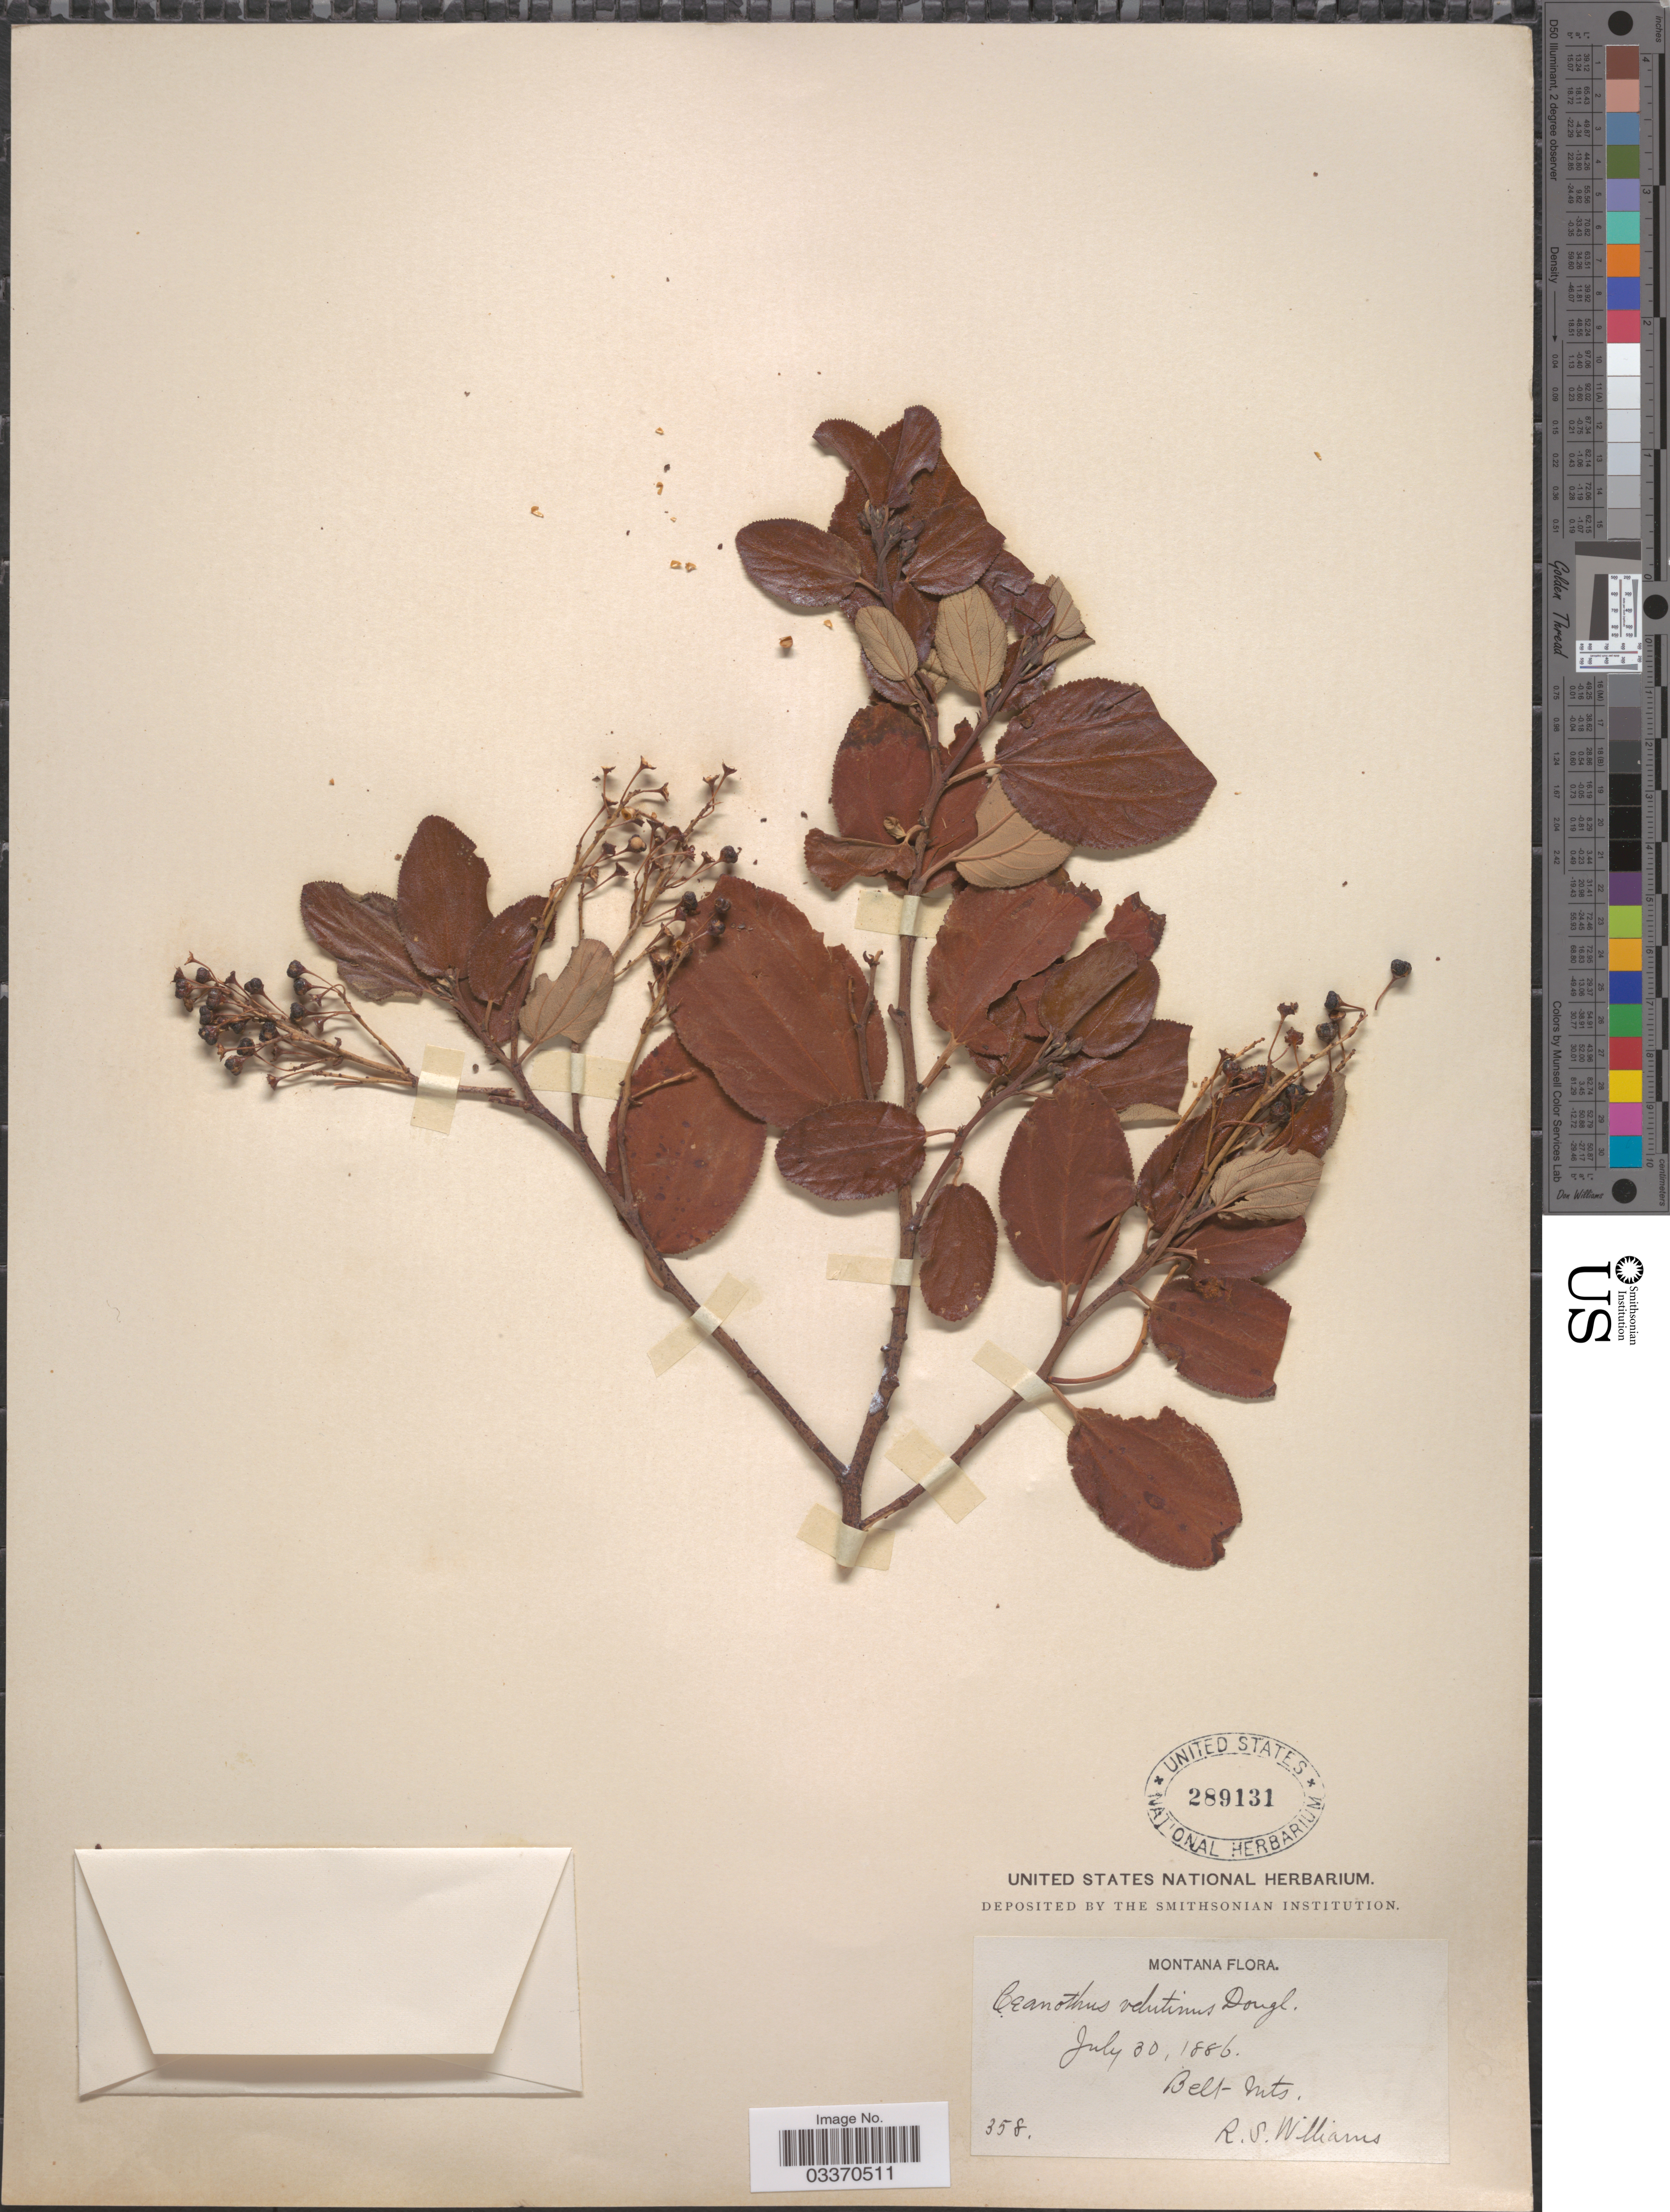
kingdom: Plantae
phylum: Tracheophyta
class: Magnoliopsida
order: Rosales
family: Rhamnaceae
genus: Ceanothus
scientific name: Ceanothus velutinus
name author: Douglas ex Hook.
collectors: R. S. Williams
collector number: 358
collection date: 1886-07-30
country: United States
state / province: Montana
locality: Belt Mts.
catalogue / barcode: US 289131